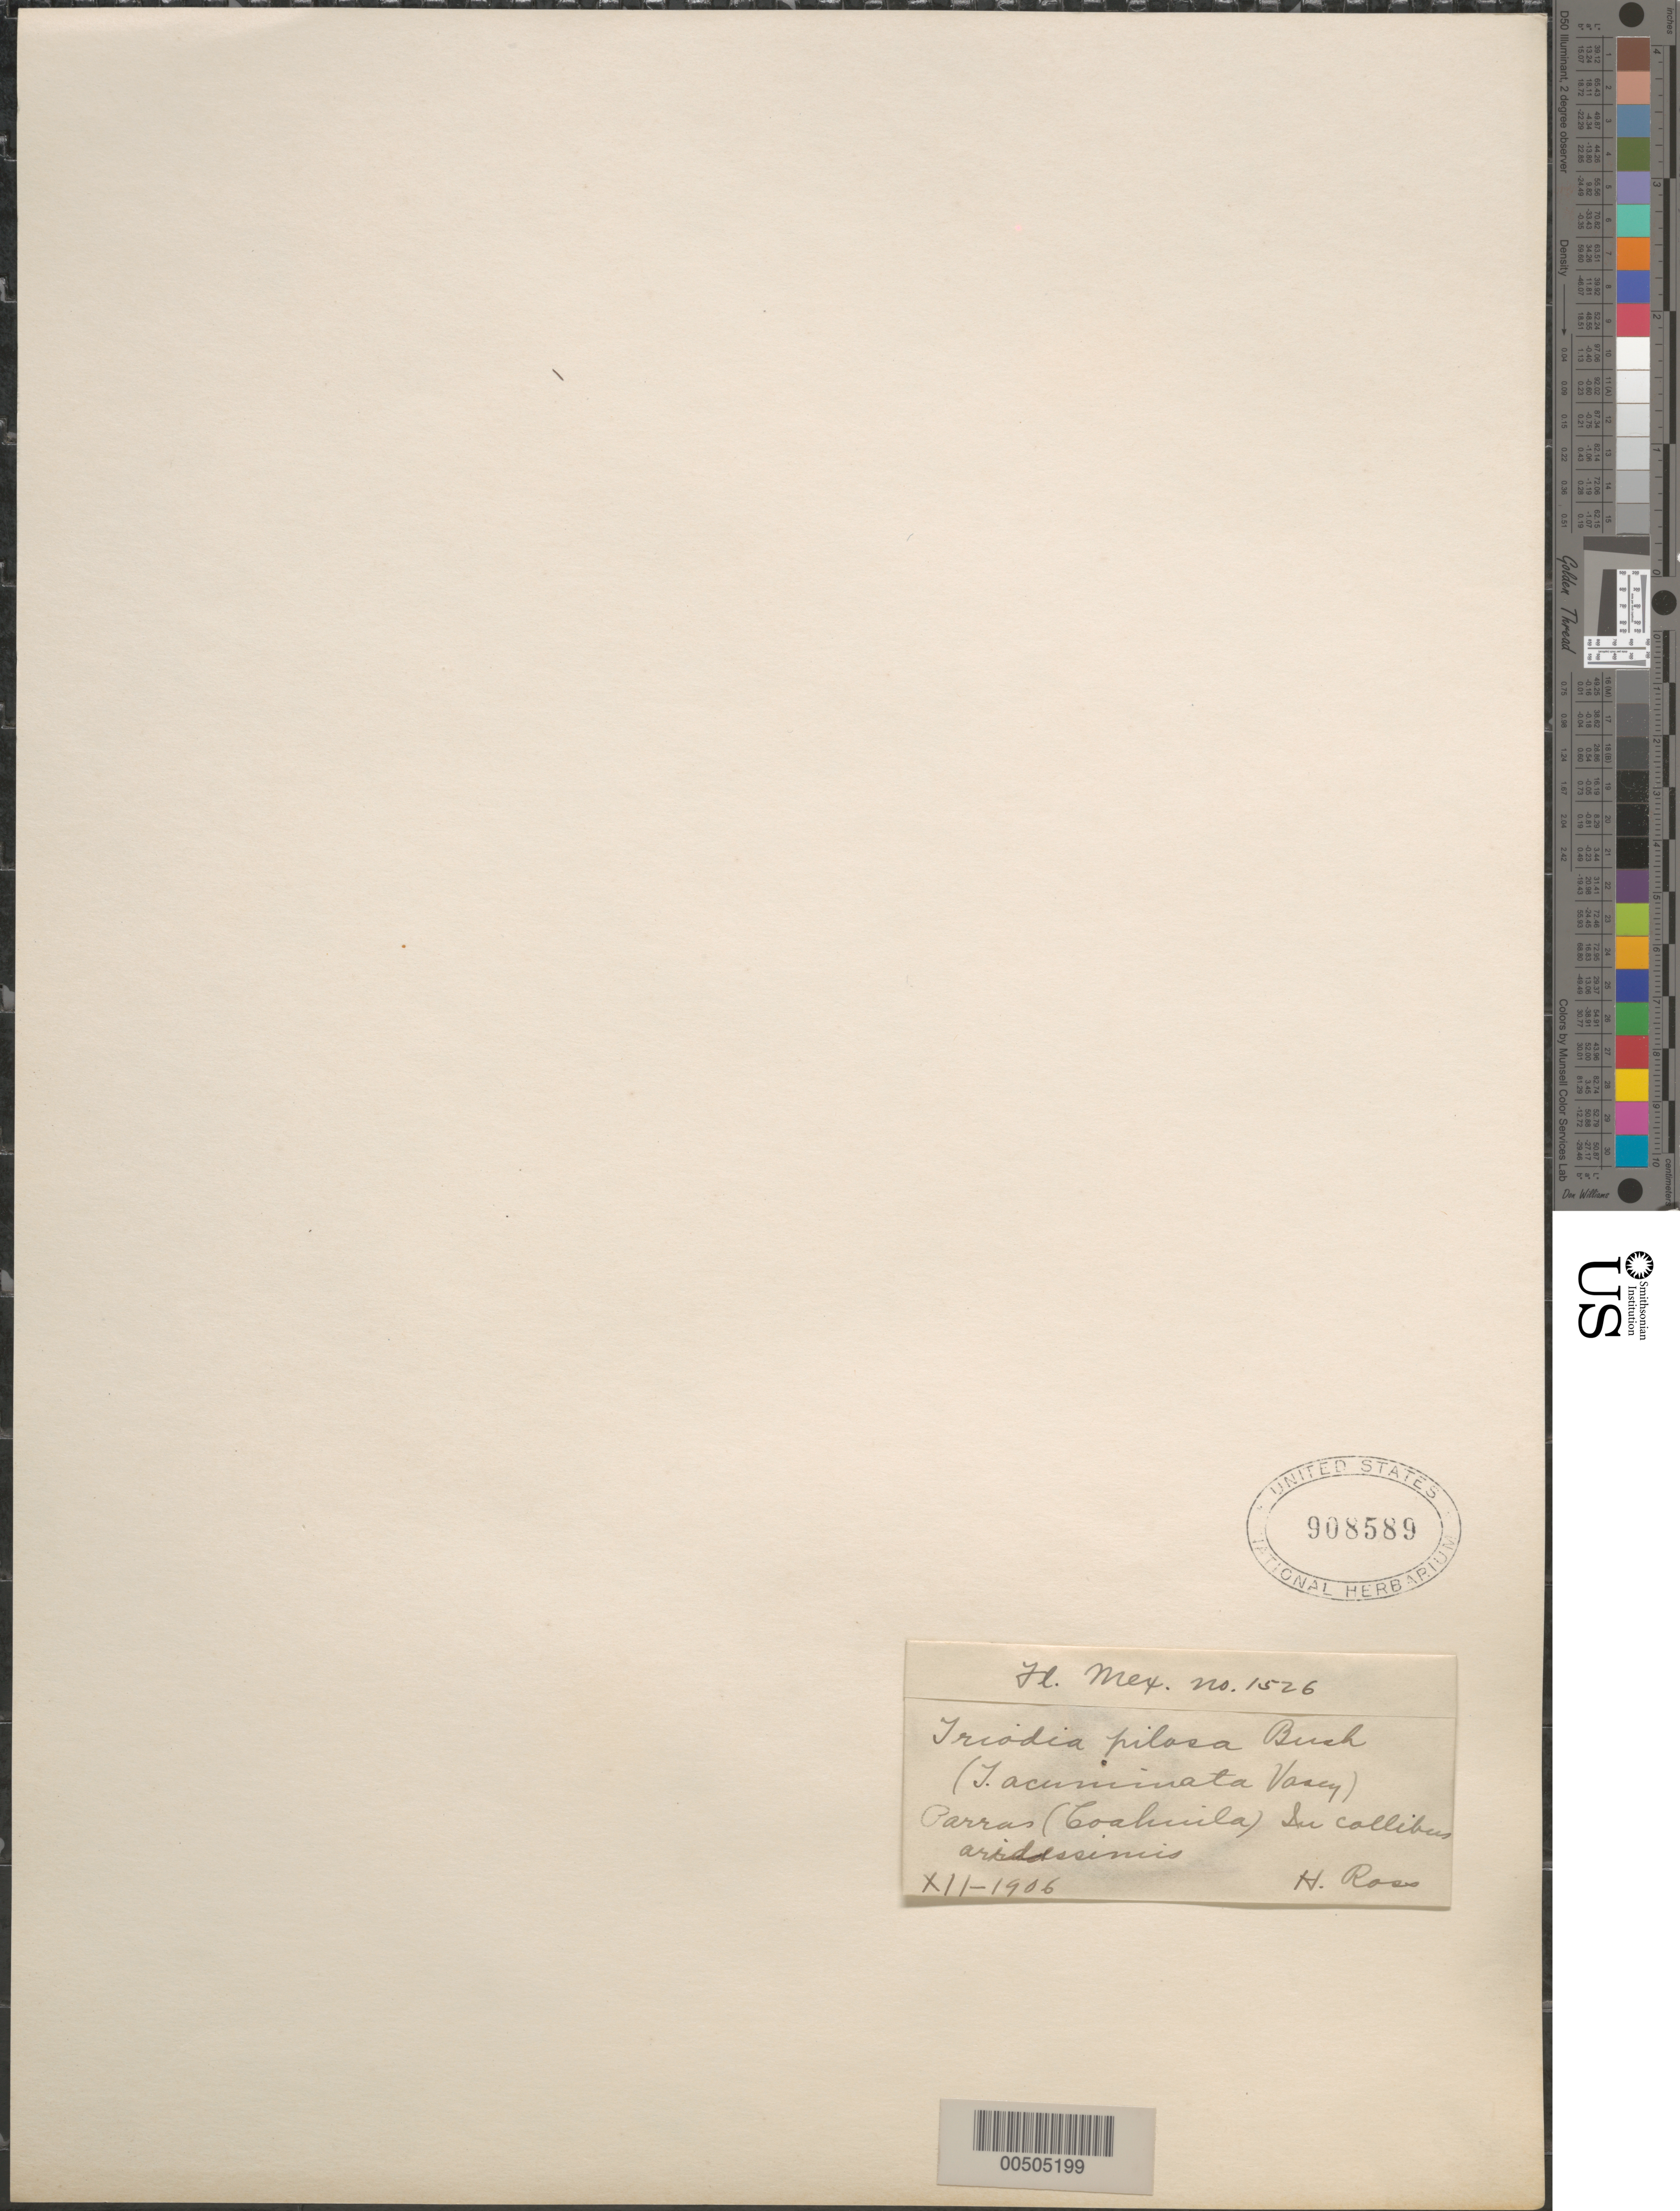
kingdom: Plantae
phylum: Tracheophyta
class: Liliopsida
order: Poales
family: Poaceae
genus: Erioneuron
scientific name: Erioneuron avenaceum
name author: (Kunth) Tateoka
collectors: H. Ross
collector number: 1526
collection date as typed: Dec 1906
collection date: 1906-12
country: Mexico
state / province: Coahuila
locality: Parras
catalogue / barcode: US 908589